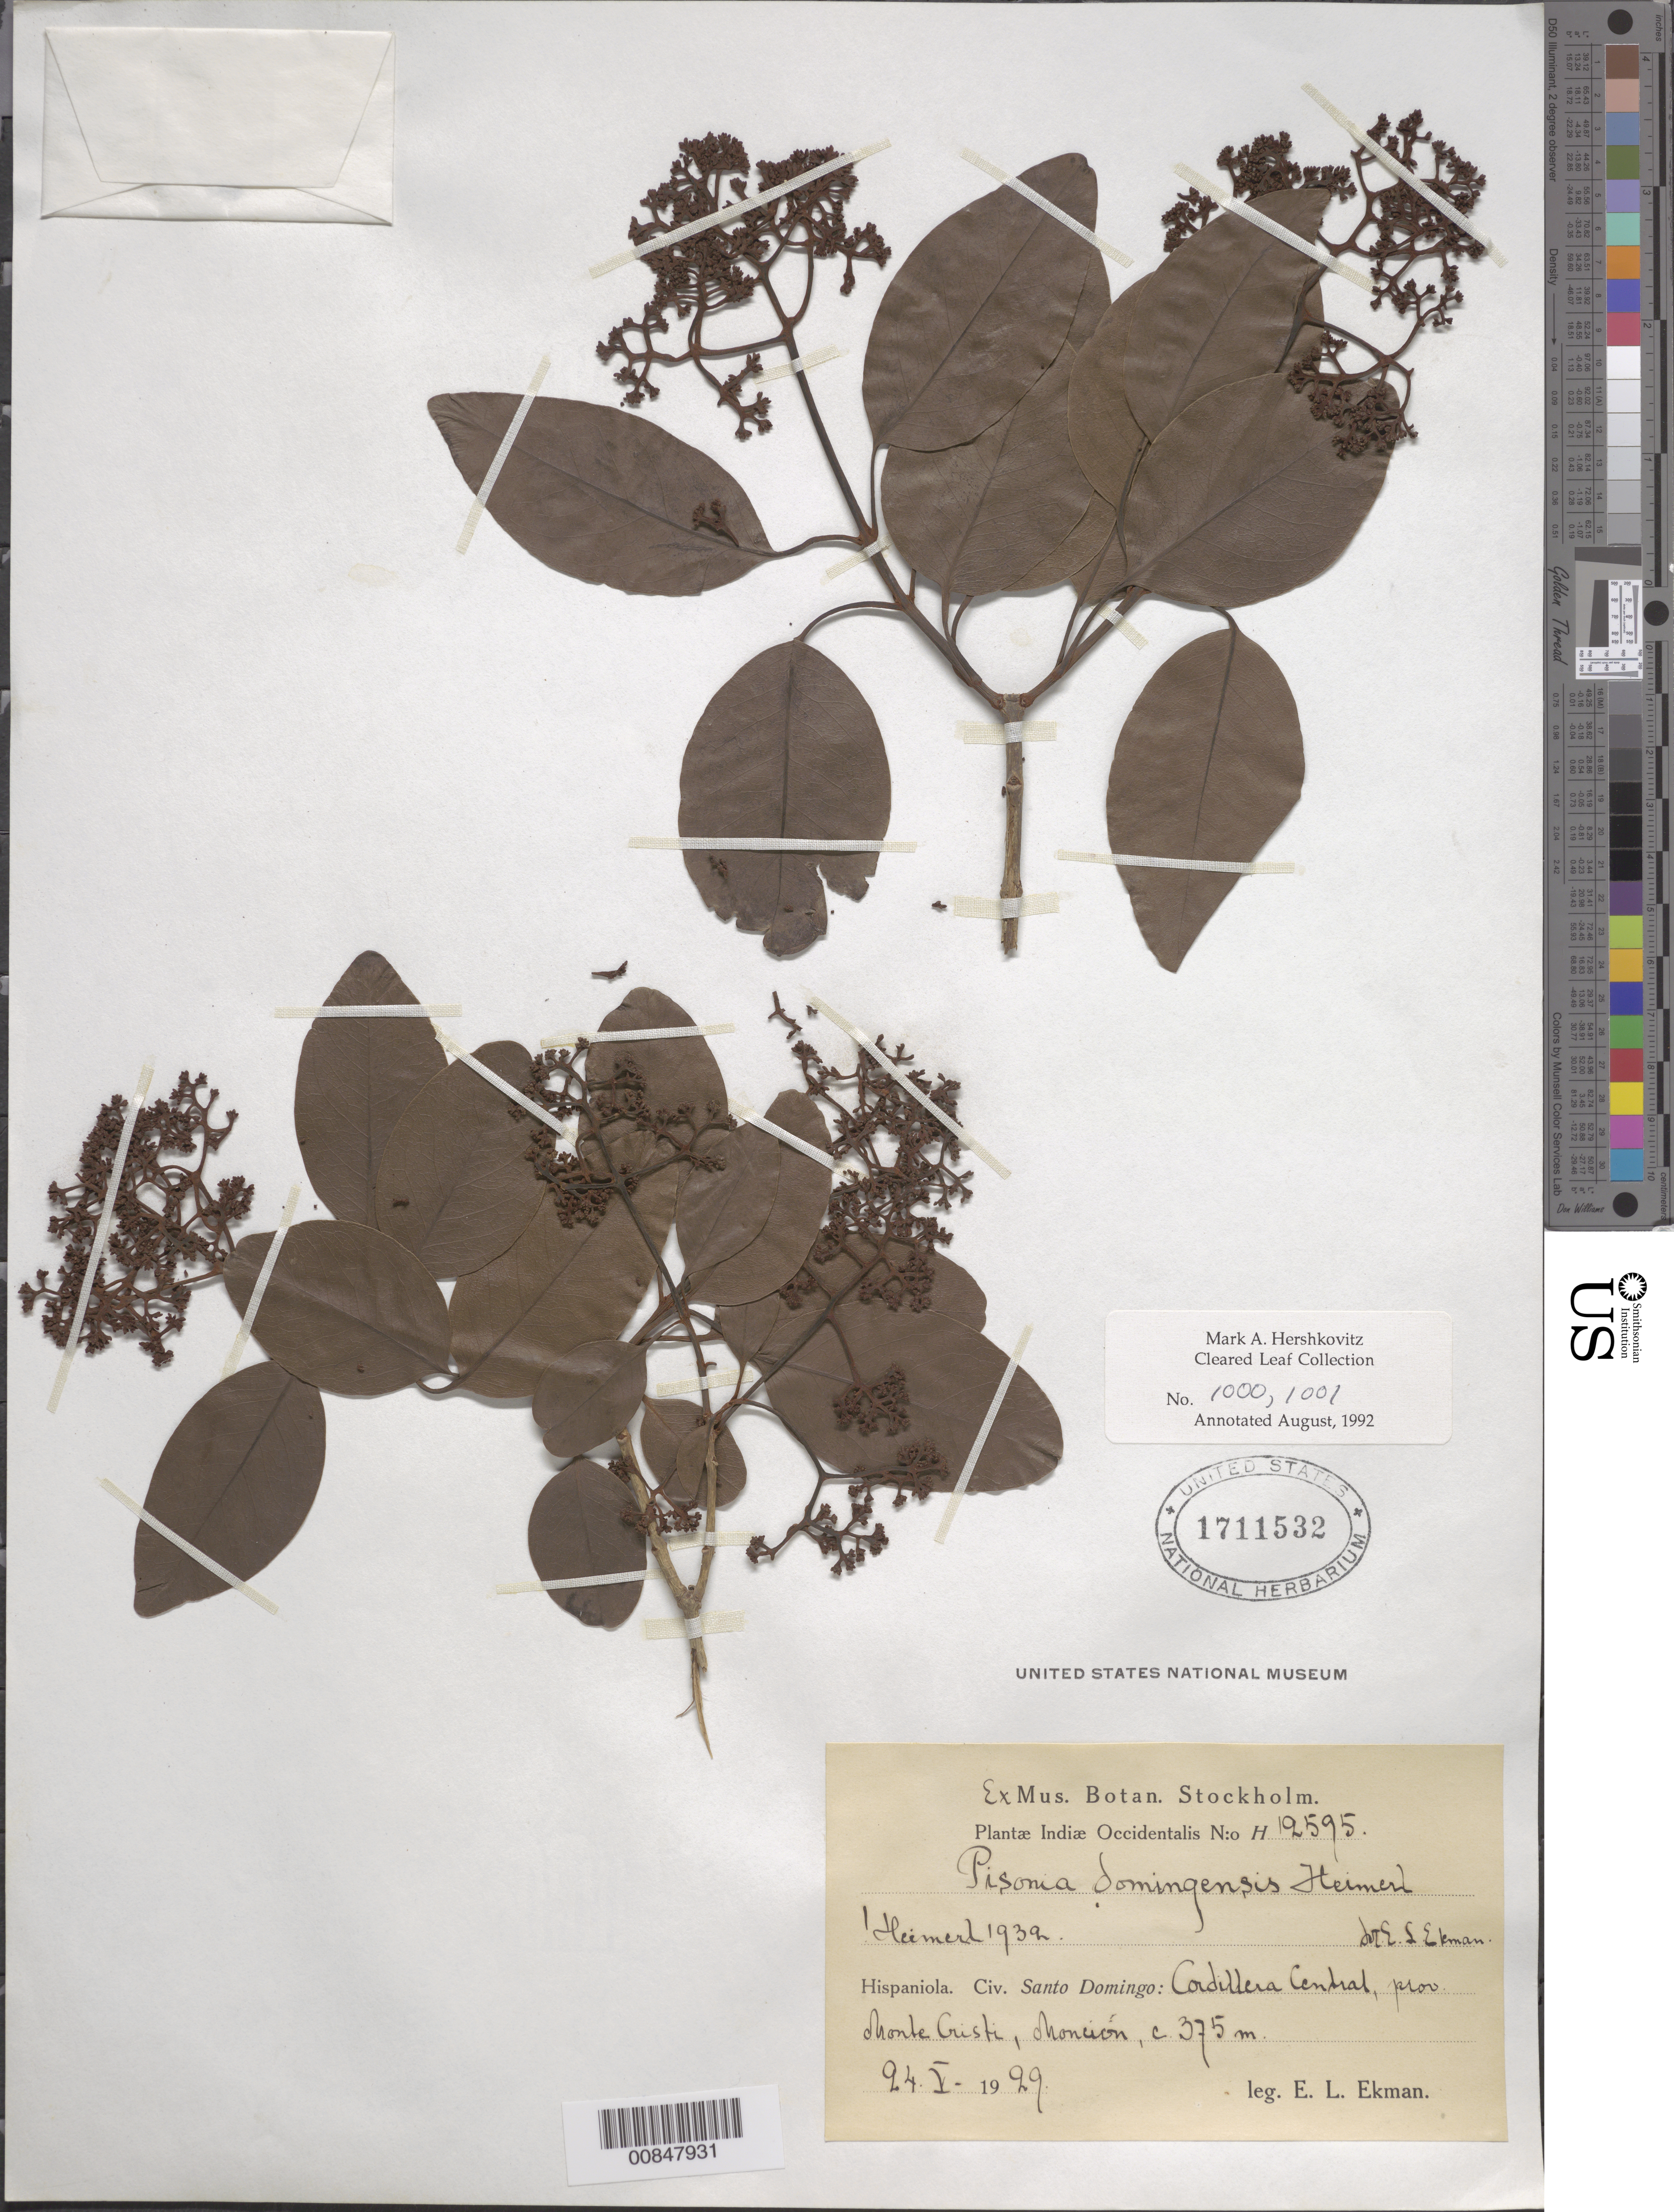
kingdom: Plantae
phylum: Tracheophyta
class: Magnoliopsida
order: Caryophyllales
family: Nyctaginaceae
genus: Guapira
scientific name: Guapira domingensis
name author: (Heimerl) Alain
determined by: Strong, Mark T., (BOT), Smithsonian Institution - National Museum of Natural History (UNITED STATES)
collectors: E. L. Ekman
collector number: H 12595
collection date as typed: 24 May 1929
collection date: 1929-05-24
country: Dominican Republic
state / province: Monte Cristi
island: Hispaniola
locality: Cordillera Central, Monción.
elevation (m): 375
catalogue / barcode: US 1711532